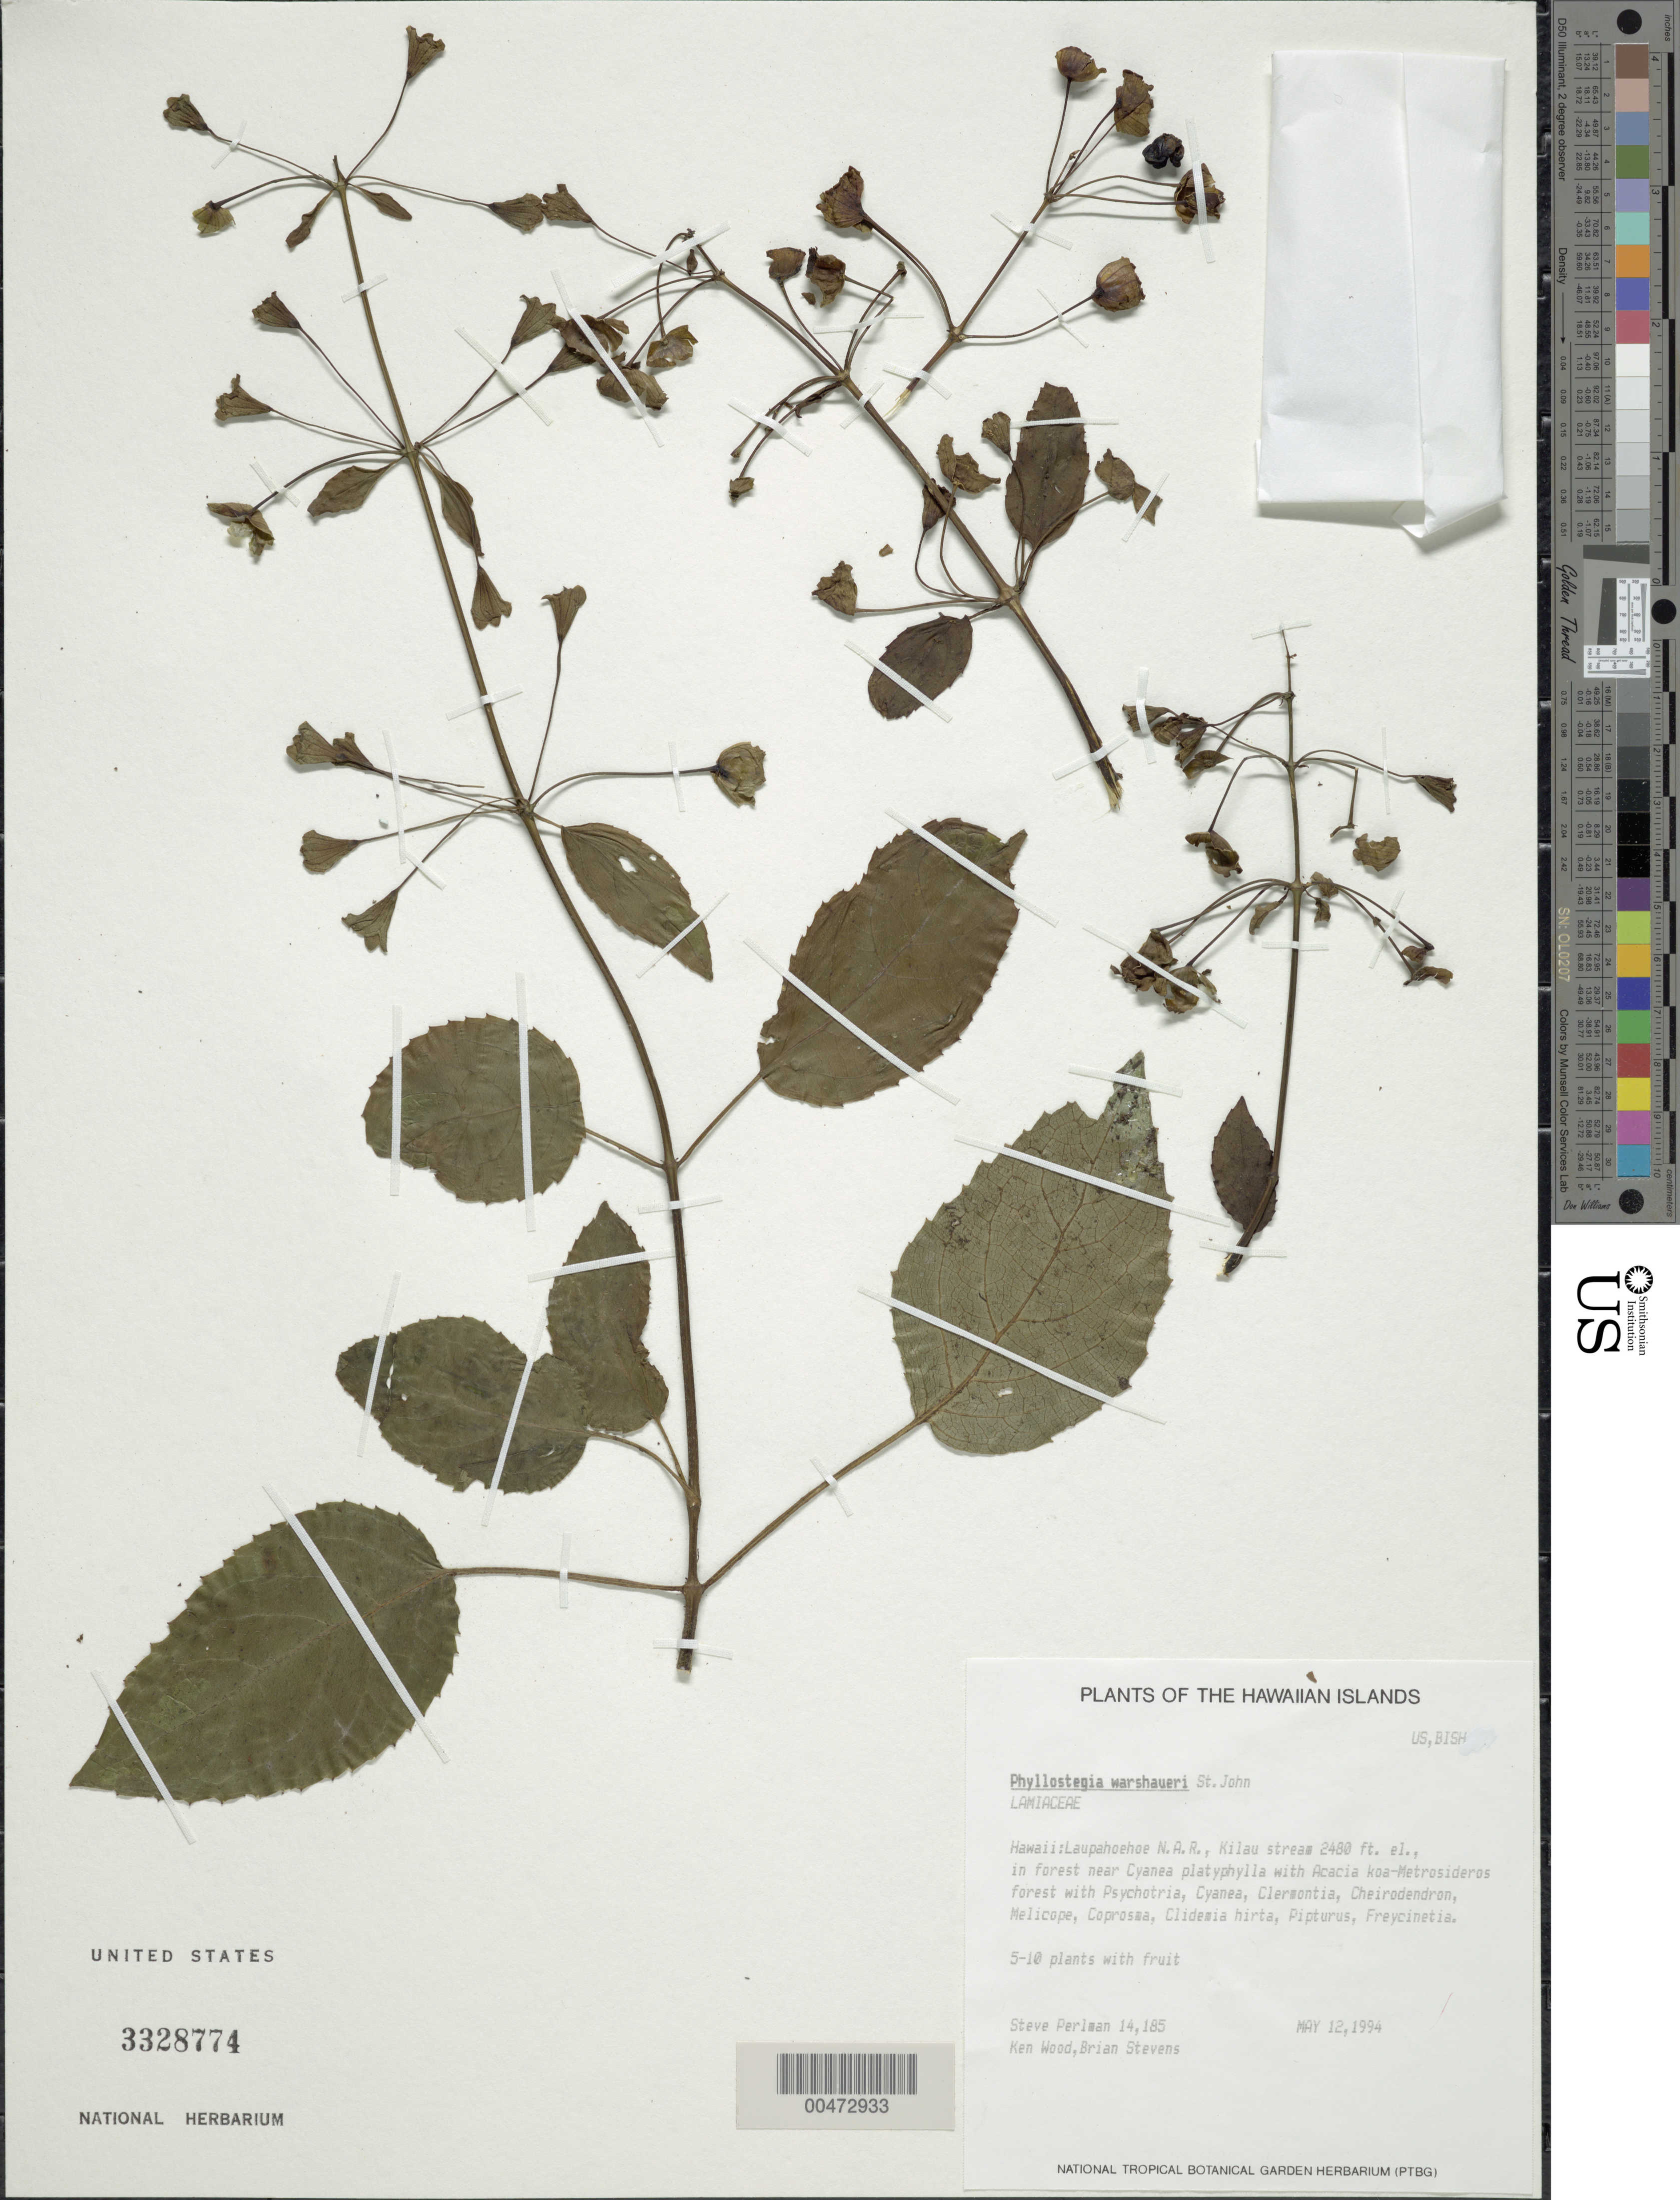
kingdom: Plantae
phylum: Tracheophyta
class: Magnoliopsida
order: Lamiales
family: Lamiaceae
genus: Phyllostegia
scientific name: Phyllostegia warshaueri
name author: H. St. John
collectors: S. P. Perlman, K. Wood & B. Stevens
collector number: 14185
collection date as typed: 12 May 1994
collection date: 1994-05-12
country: United States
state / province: Hawaii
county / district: Hawaii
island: Hawaii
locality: Laupahoehoe N.A.R., Kilau stream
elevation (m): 756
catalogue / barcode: US 3328774